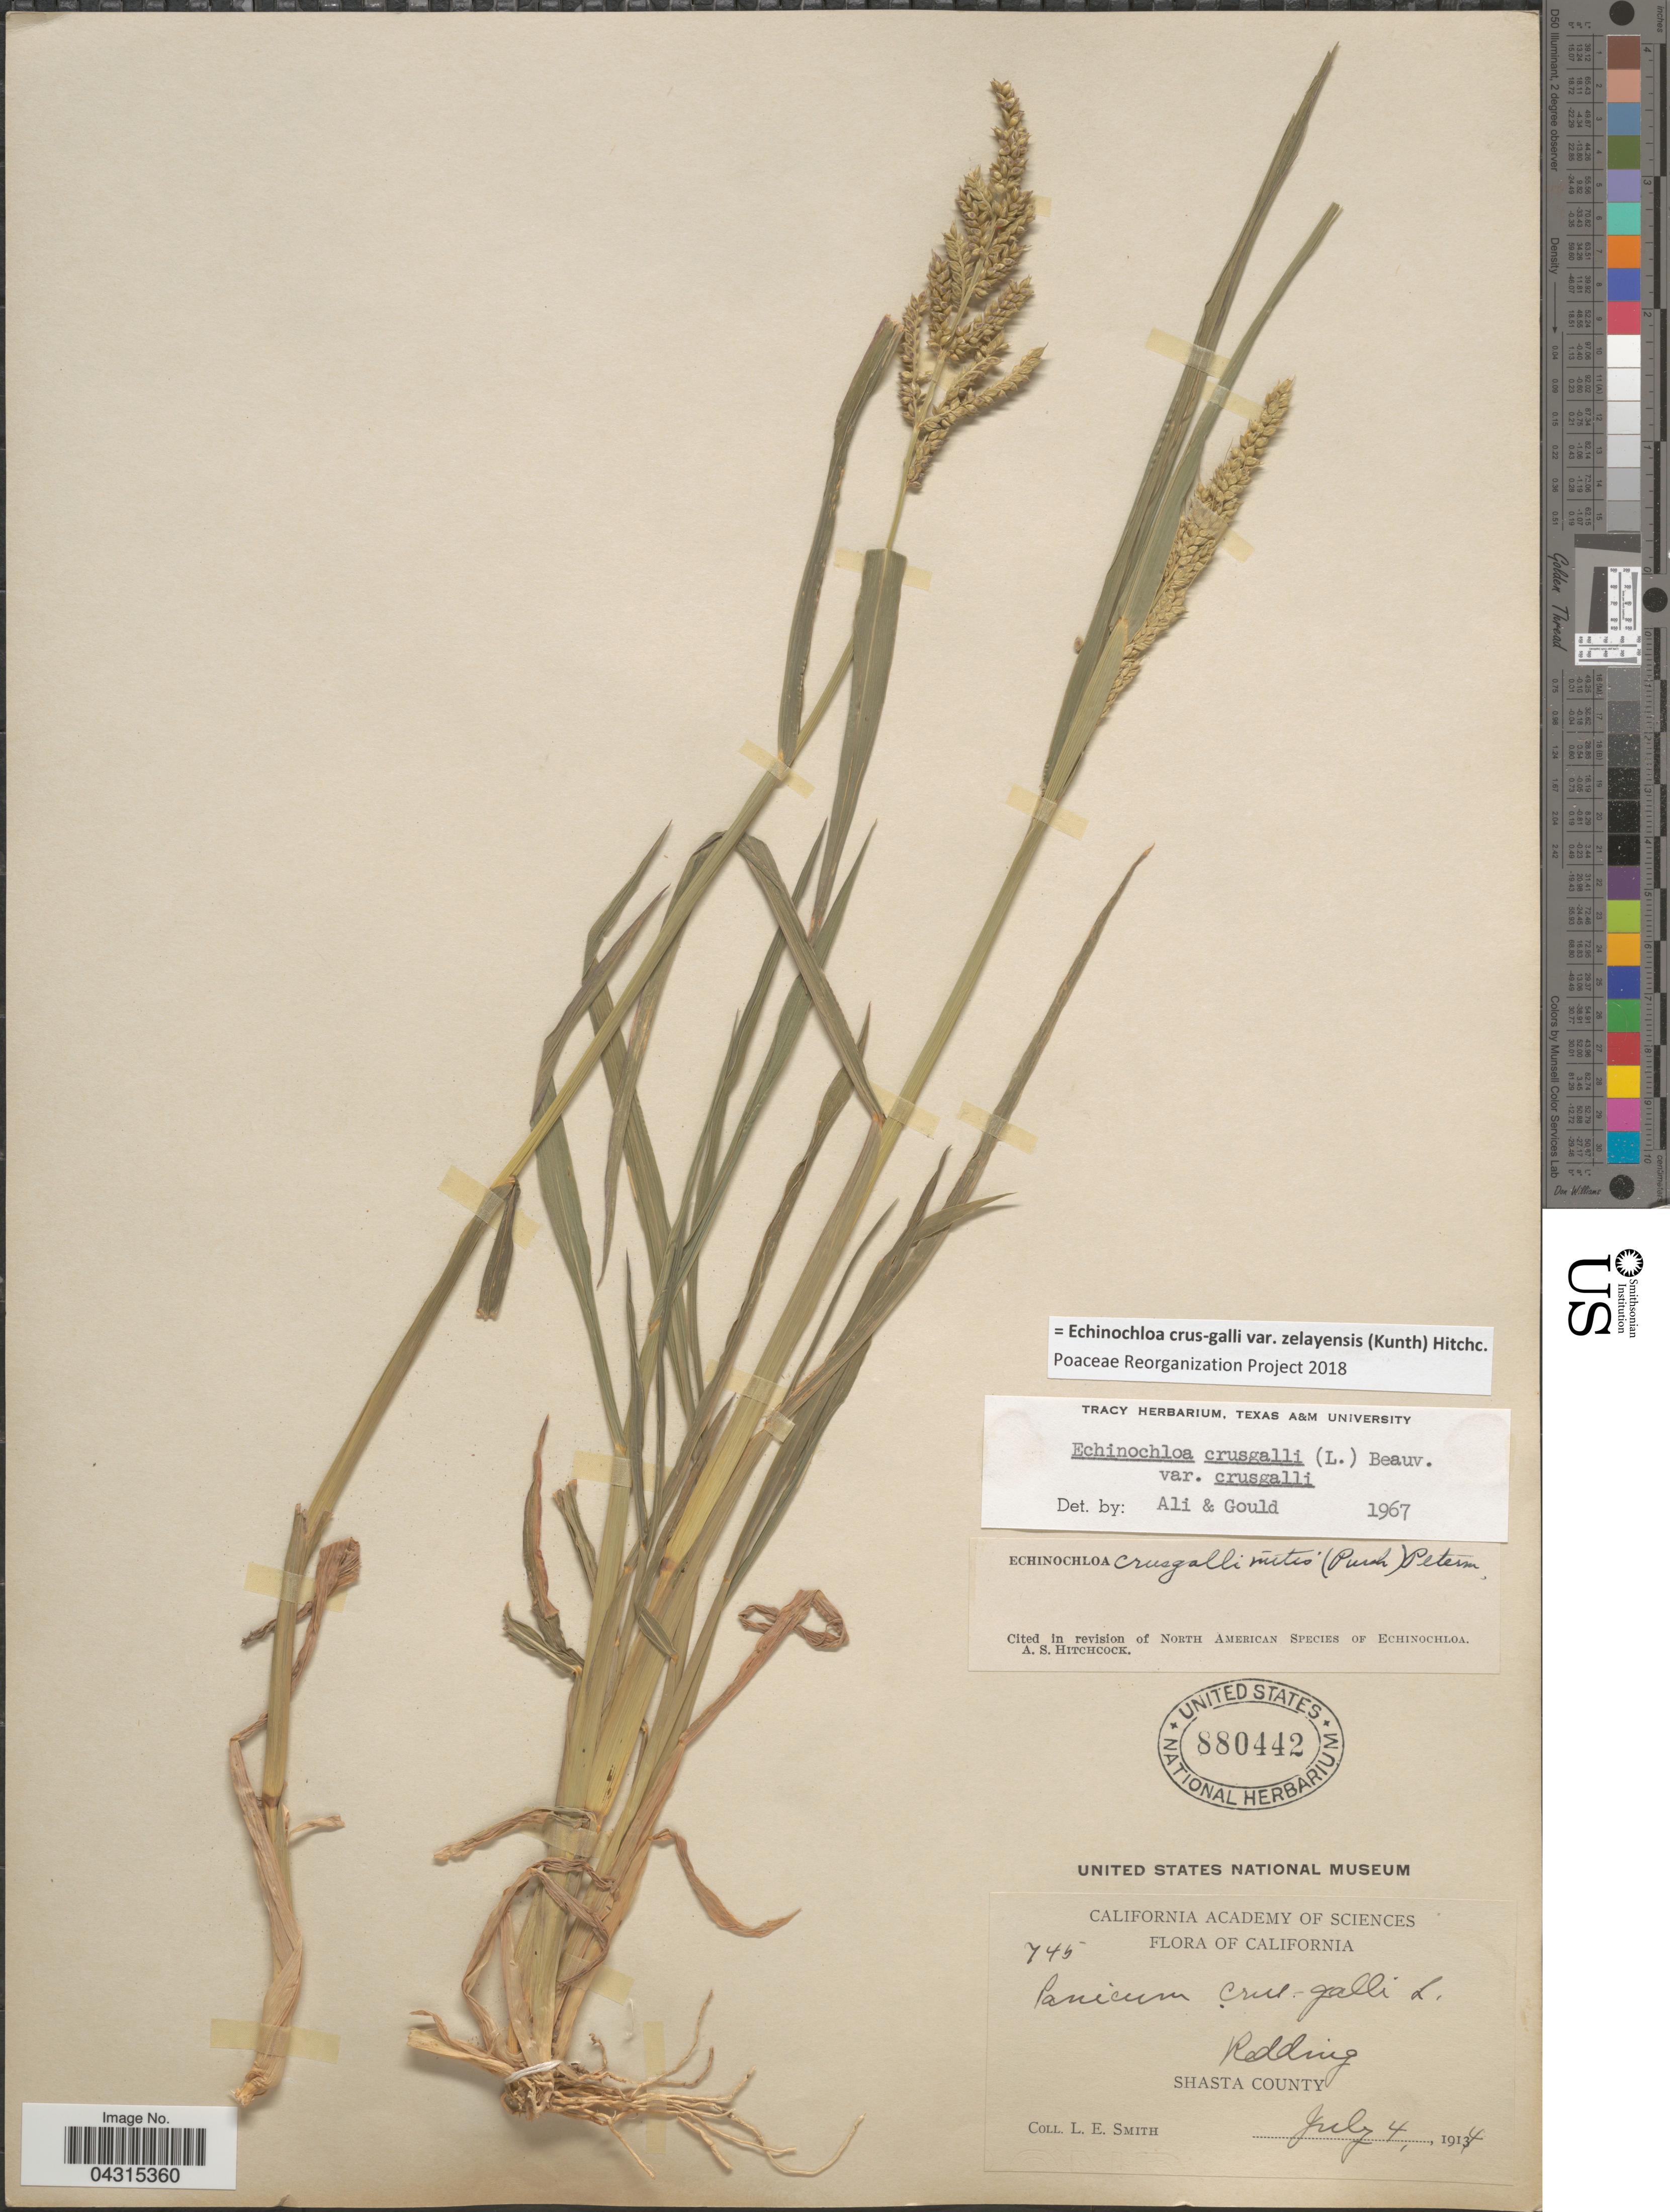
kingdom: Plantae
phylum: Tracheophyta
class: Liliopsida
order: Poales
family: Poaceae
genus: Echinochloa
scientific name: Echinochloa crus-galli var. zelayensis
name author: (Kunth) Hitchc.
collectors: L. E. Smith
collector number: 745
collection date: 1914-07-04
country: United States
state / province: California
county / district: Shasta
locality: Redding. Shasta County.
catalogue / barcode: US 880442